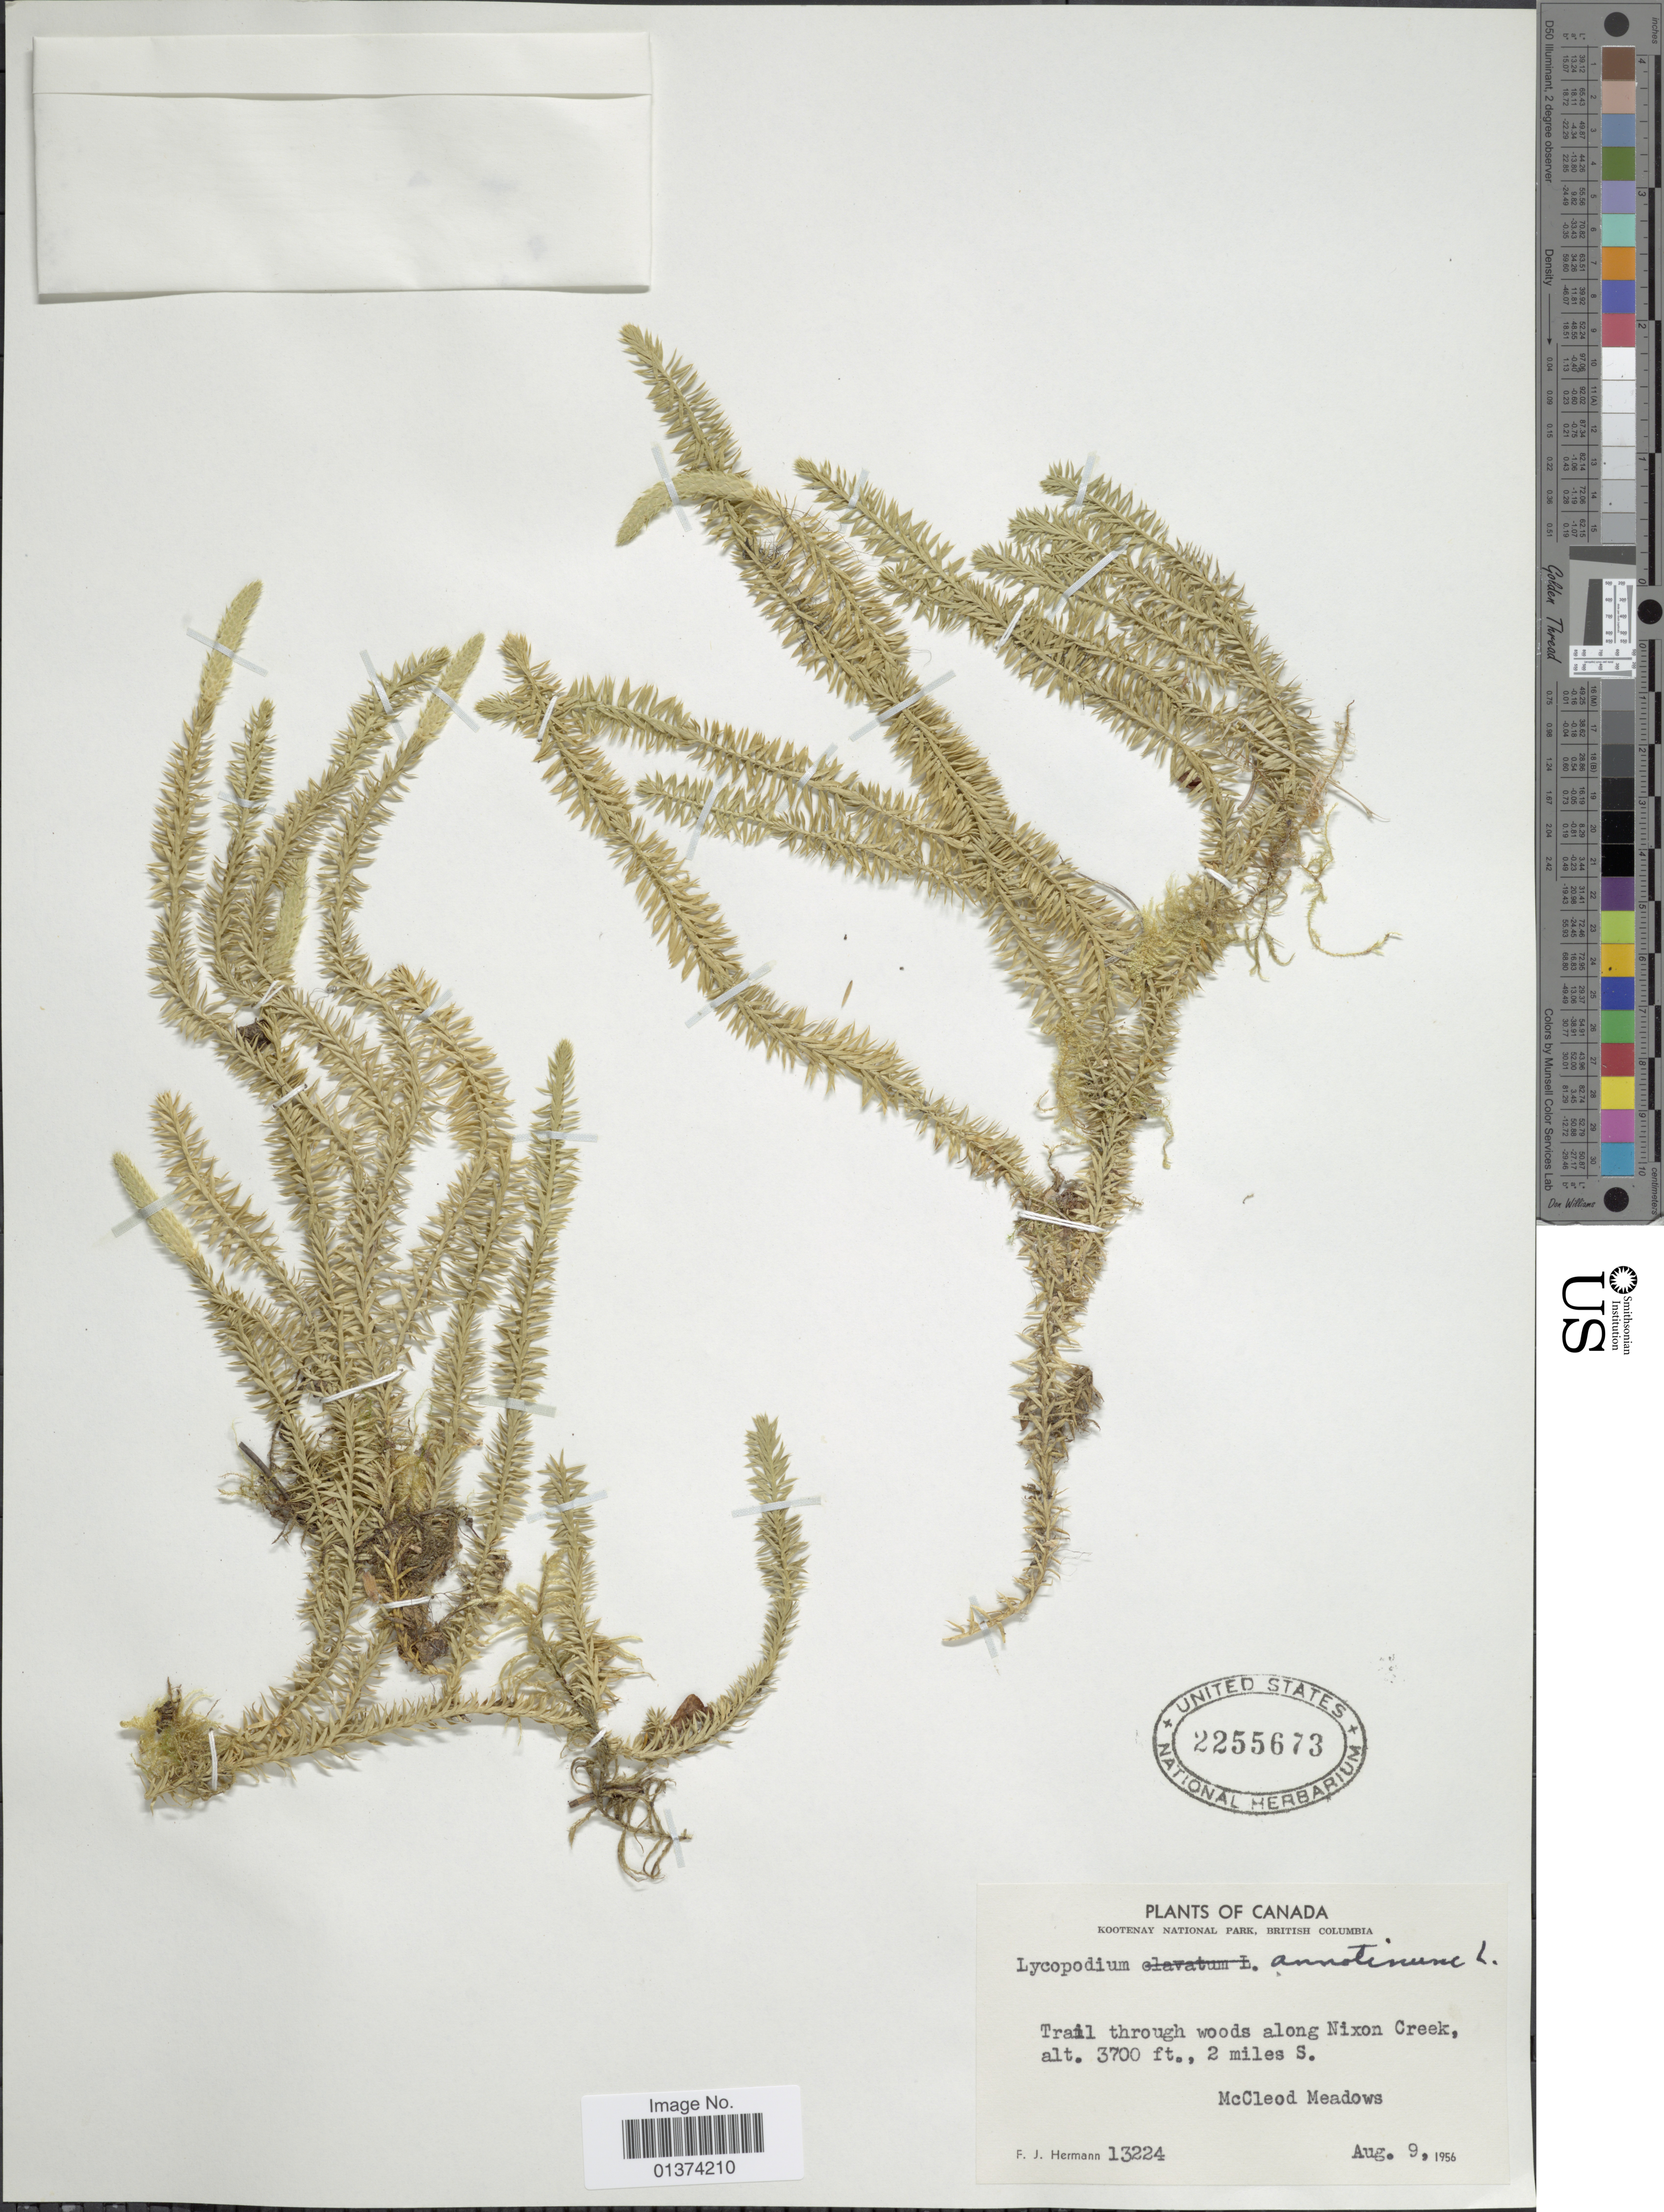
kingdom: Plantae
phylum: Tracheophyta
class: Lycopodiopsida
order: Lycopodiales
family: Lycopodiaceae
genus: Spinulum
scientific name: Spinulum annotinum subsp. annotinum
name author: (L.) A. Haines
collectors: F. J. Hermann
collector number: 13224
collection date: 1956-08-09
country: Canada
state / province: British Columbia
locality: Kootenay National Park, Trail through woods along Nixon Creek, 2 miles S.McCleod Meadows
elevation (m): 1128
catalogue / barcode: US 2255673